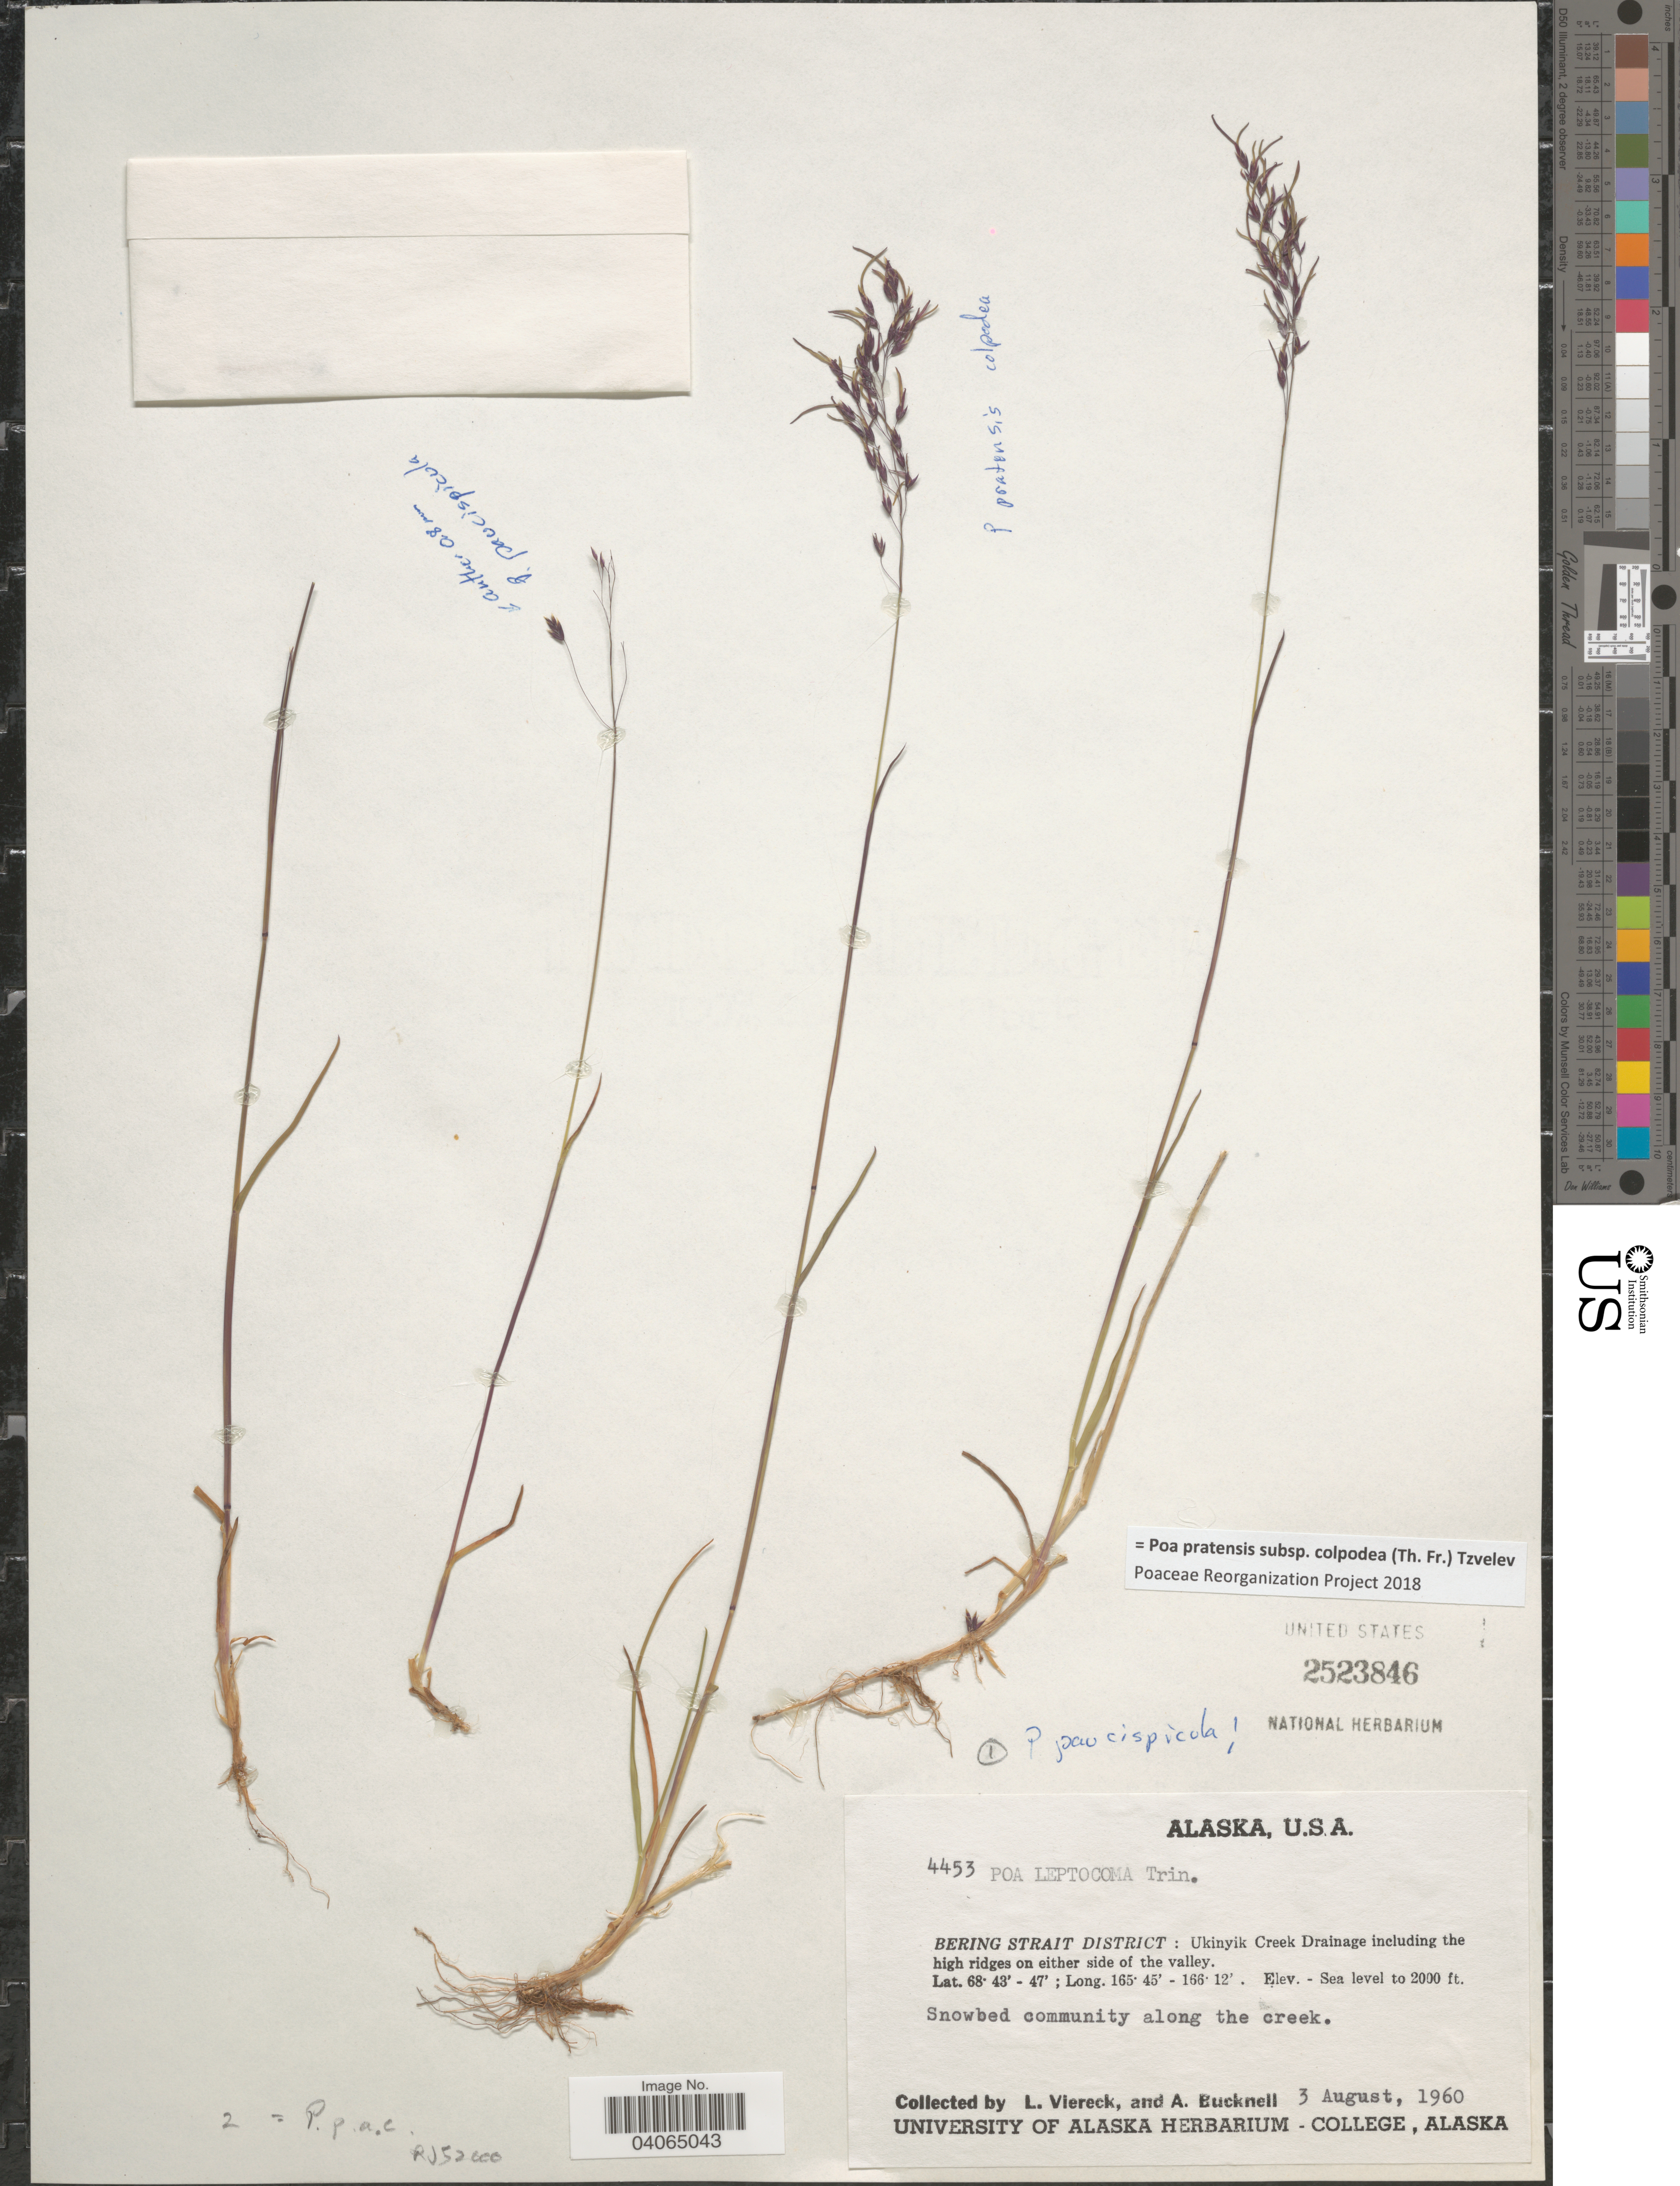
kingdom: Plantae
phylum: Tracheophyta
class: Liliopsida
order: Poales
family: Poaceae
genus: Poa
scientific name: Poa pratensis subsp. colpodea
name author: (Th. Fr.) Tzvelev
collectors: L. Viereck & A. Bucknell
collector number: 4453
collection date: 1960-08-03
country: United States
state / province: Alaska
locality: Bering Strait District: Ukinyik Creek Drainage including the high ridges on either side of the valley. Snowbed community along the creek.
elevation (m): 0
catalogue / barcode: US 2523846